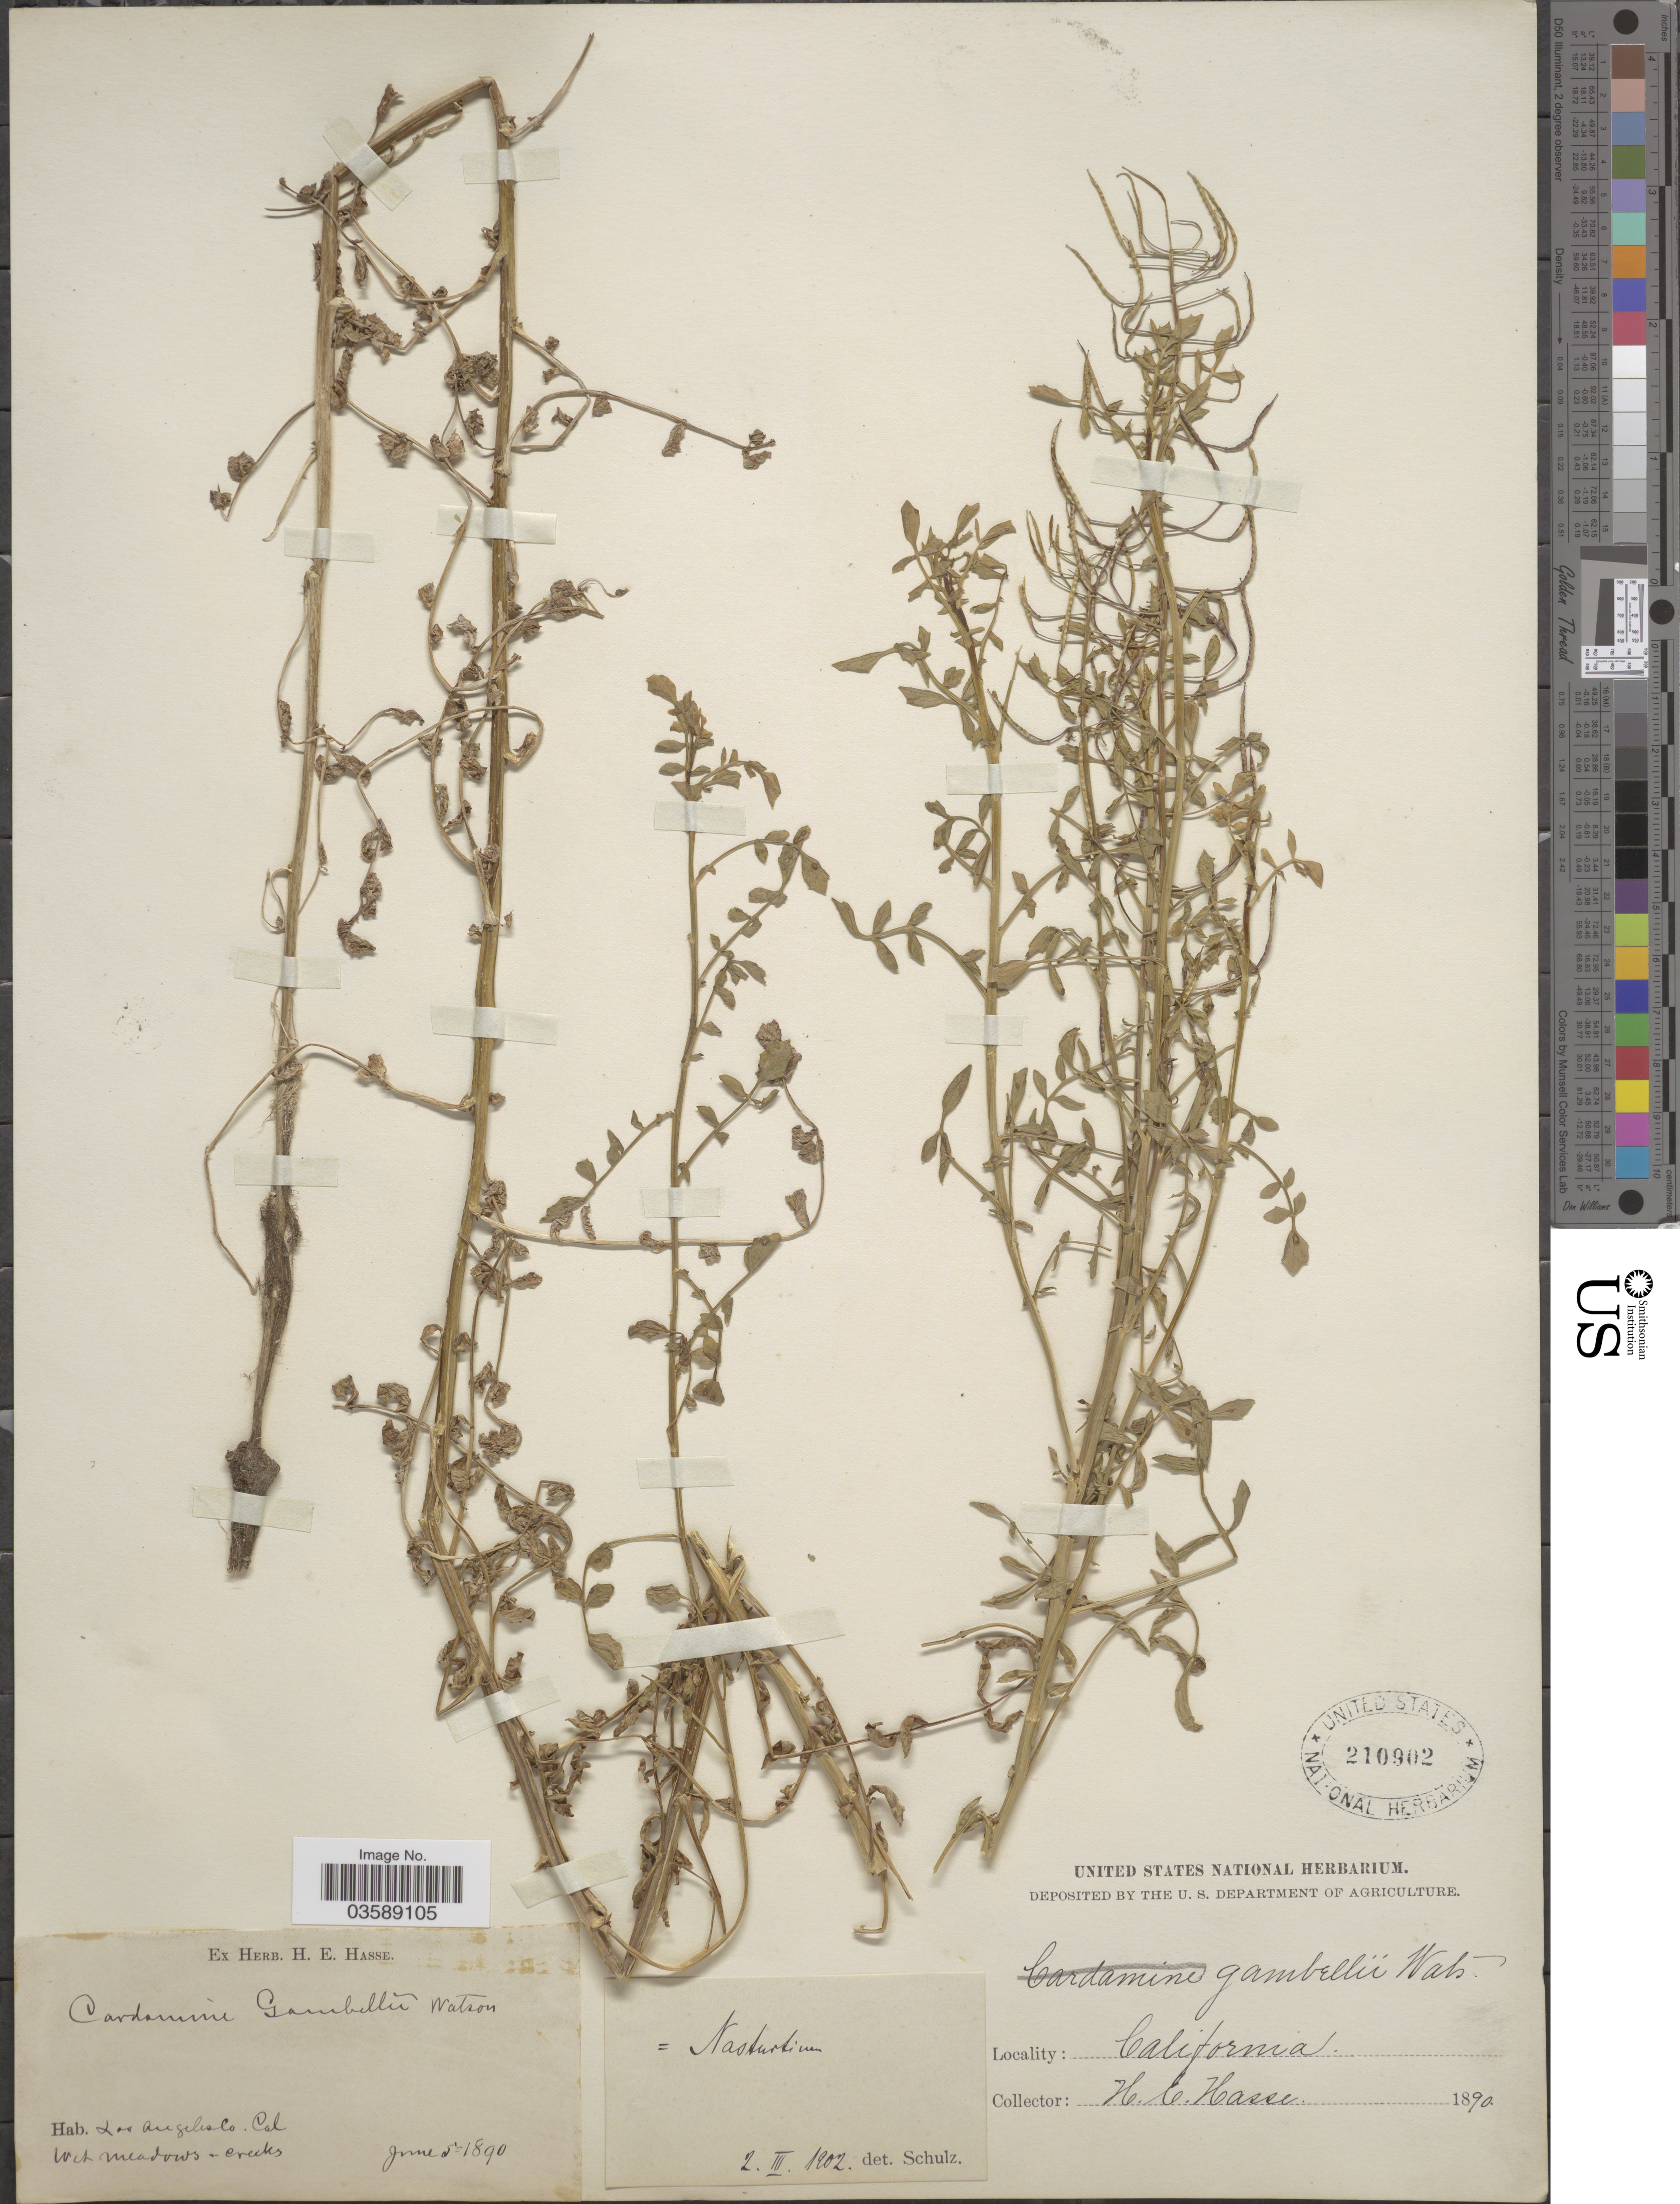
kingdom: Plantae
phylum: Tracheophyta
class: Magnoliopsida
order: Brassicales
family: Brassicaceae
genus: Cardamine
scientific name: Cardamine gambellii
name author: S. Watson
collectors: H. E. Hasse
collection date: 1890-06-05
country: United States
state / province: California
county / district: Los Angeles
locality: Los Angeles Co.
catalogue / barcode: US 210902